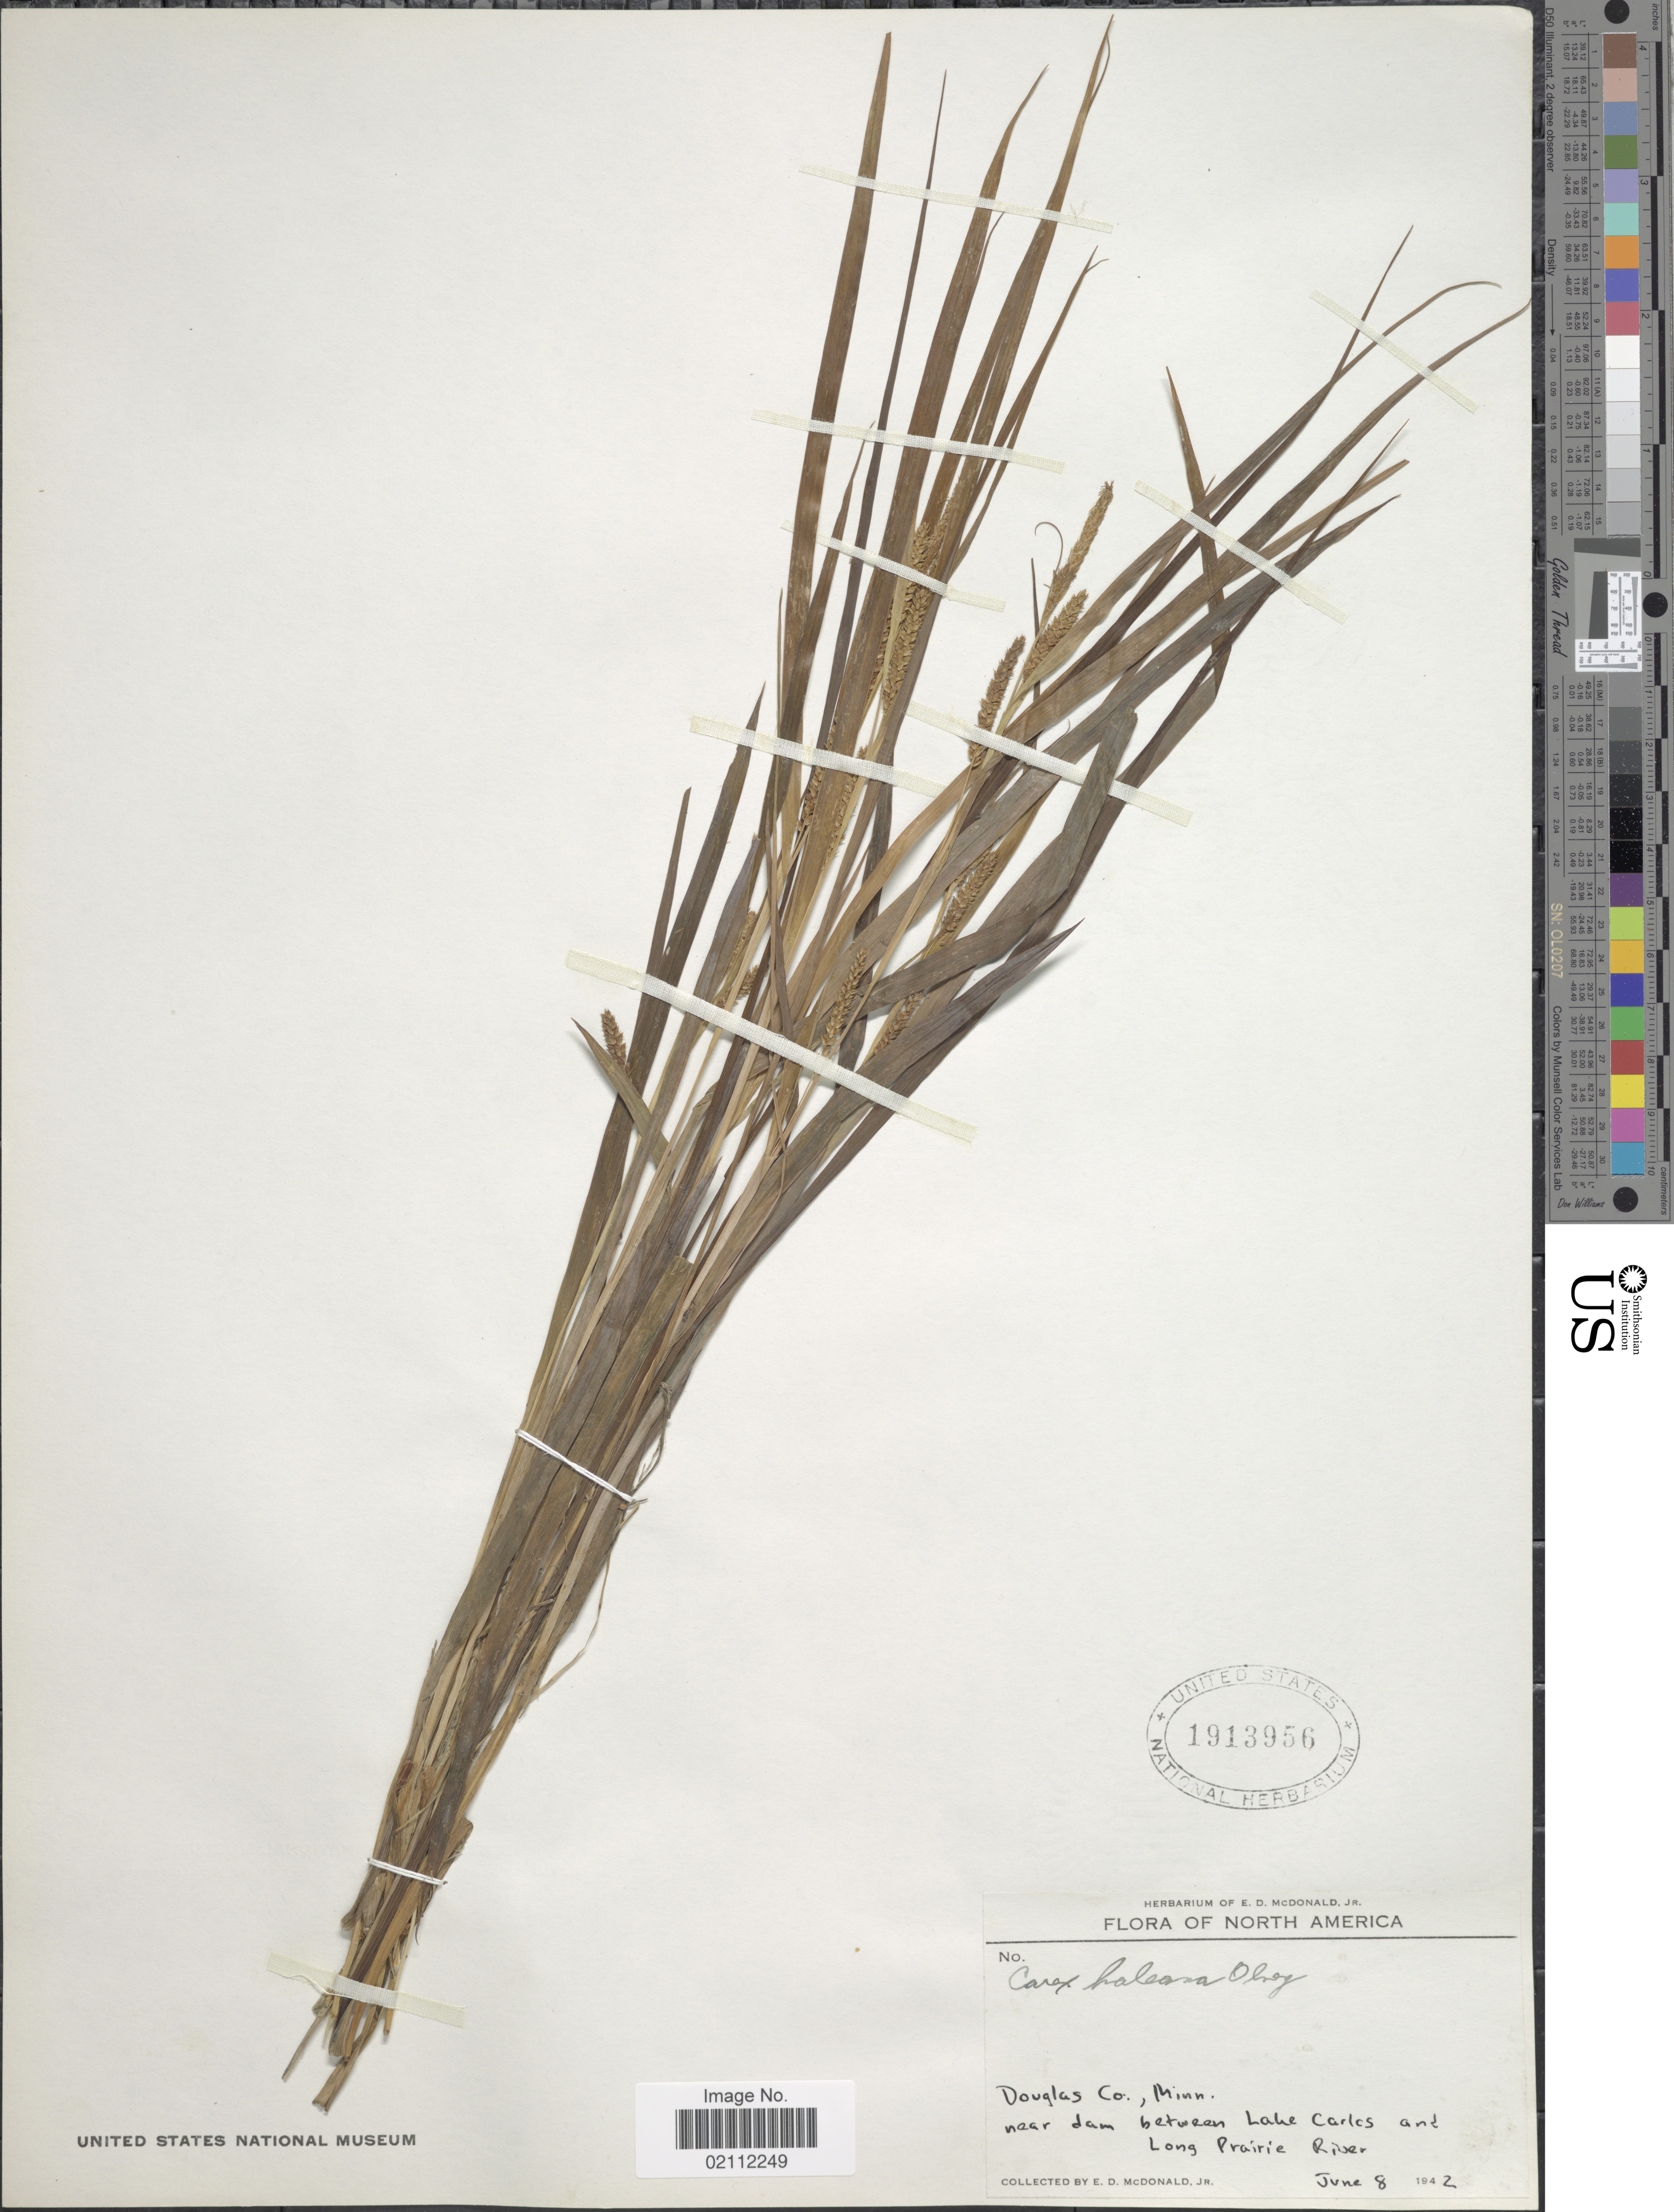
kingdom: Plantae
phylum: Tracheophyta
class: Liliopsida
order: Poales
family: Cyperaceae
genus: Carex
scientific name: Carex granularis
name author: Muhl. ex Willd.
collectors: E. D. McDonald Jr.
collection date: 1942-06-08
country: United States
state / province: Minnesota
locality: Douglas Co., near dam between Lake Carlos and Long Prairie River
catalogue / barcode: US 1913956